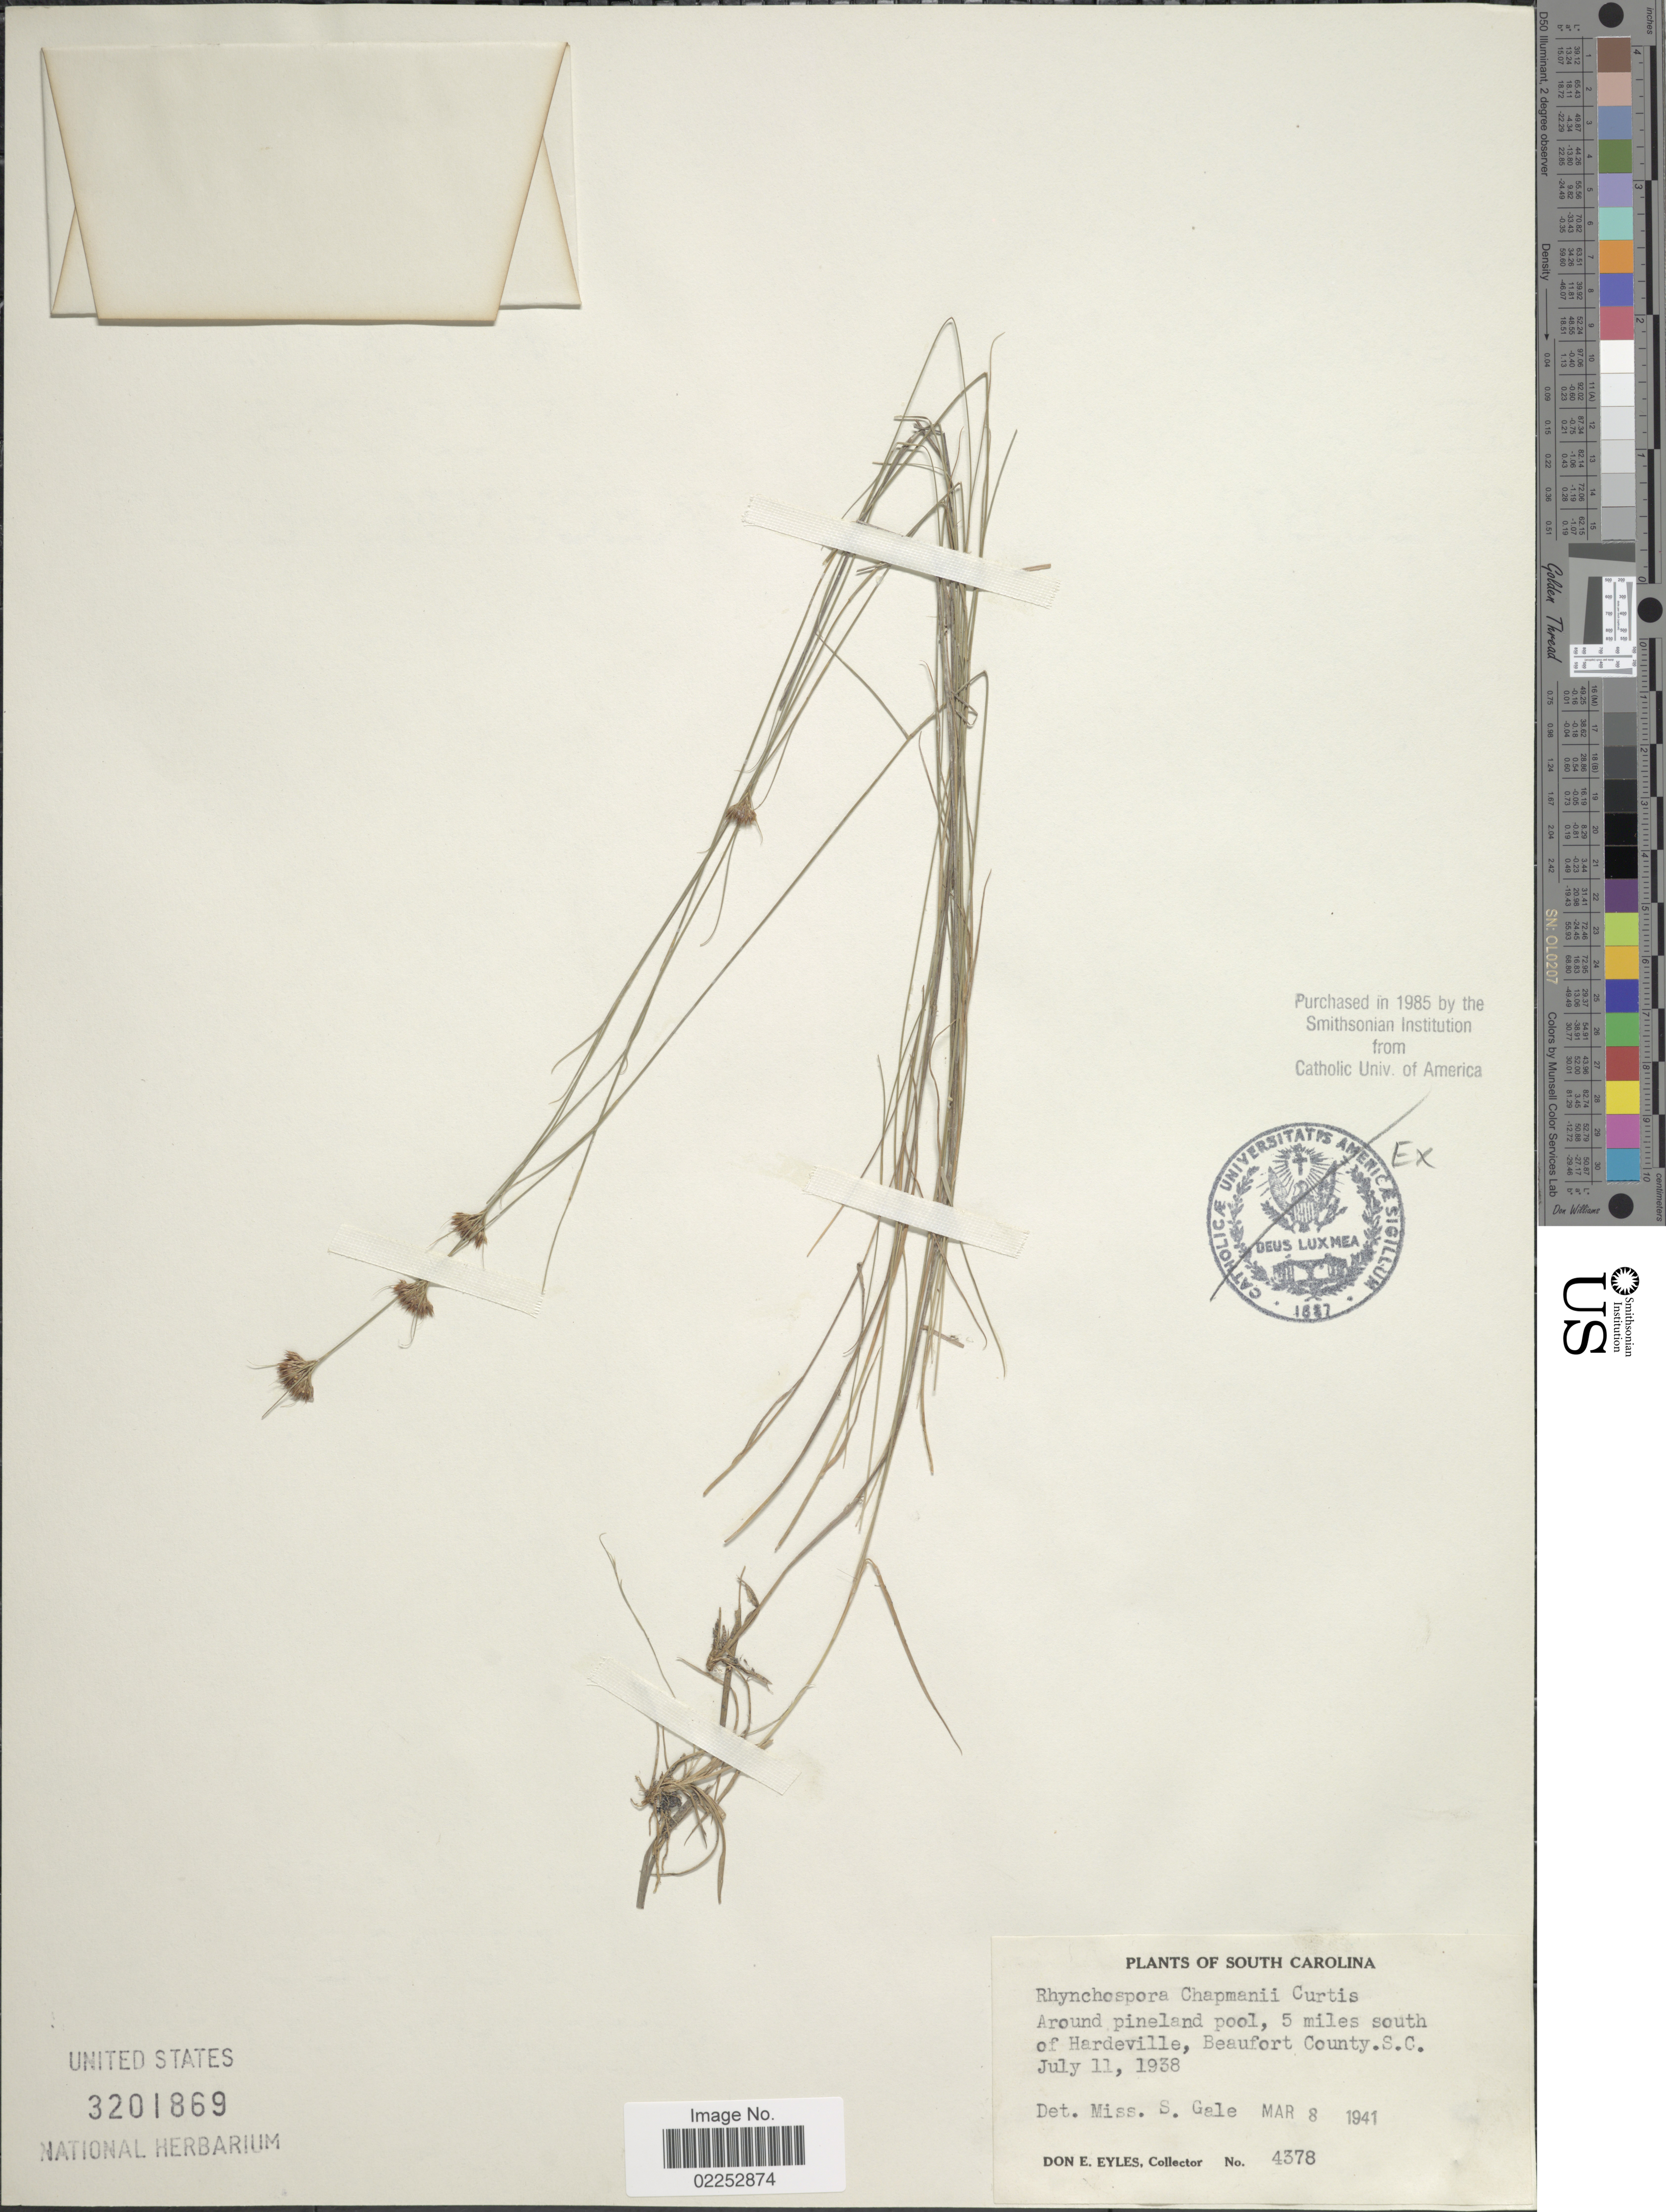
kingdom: Plantae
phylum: Tracheophyta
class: Liliopsida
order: Poales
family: Cyperaceae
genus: Rhynchospora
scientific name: Rhynchospora chapmanii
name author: M.A. Curtis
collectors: D. Eyles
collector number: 4378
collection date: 1938-07-11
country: United States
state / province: South Carolina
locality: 5 miles south of Hardeville, Beaufort County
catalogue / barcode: US 3201869